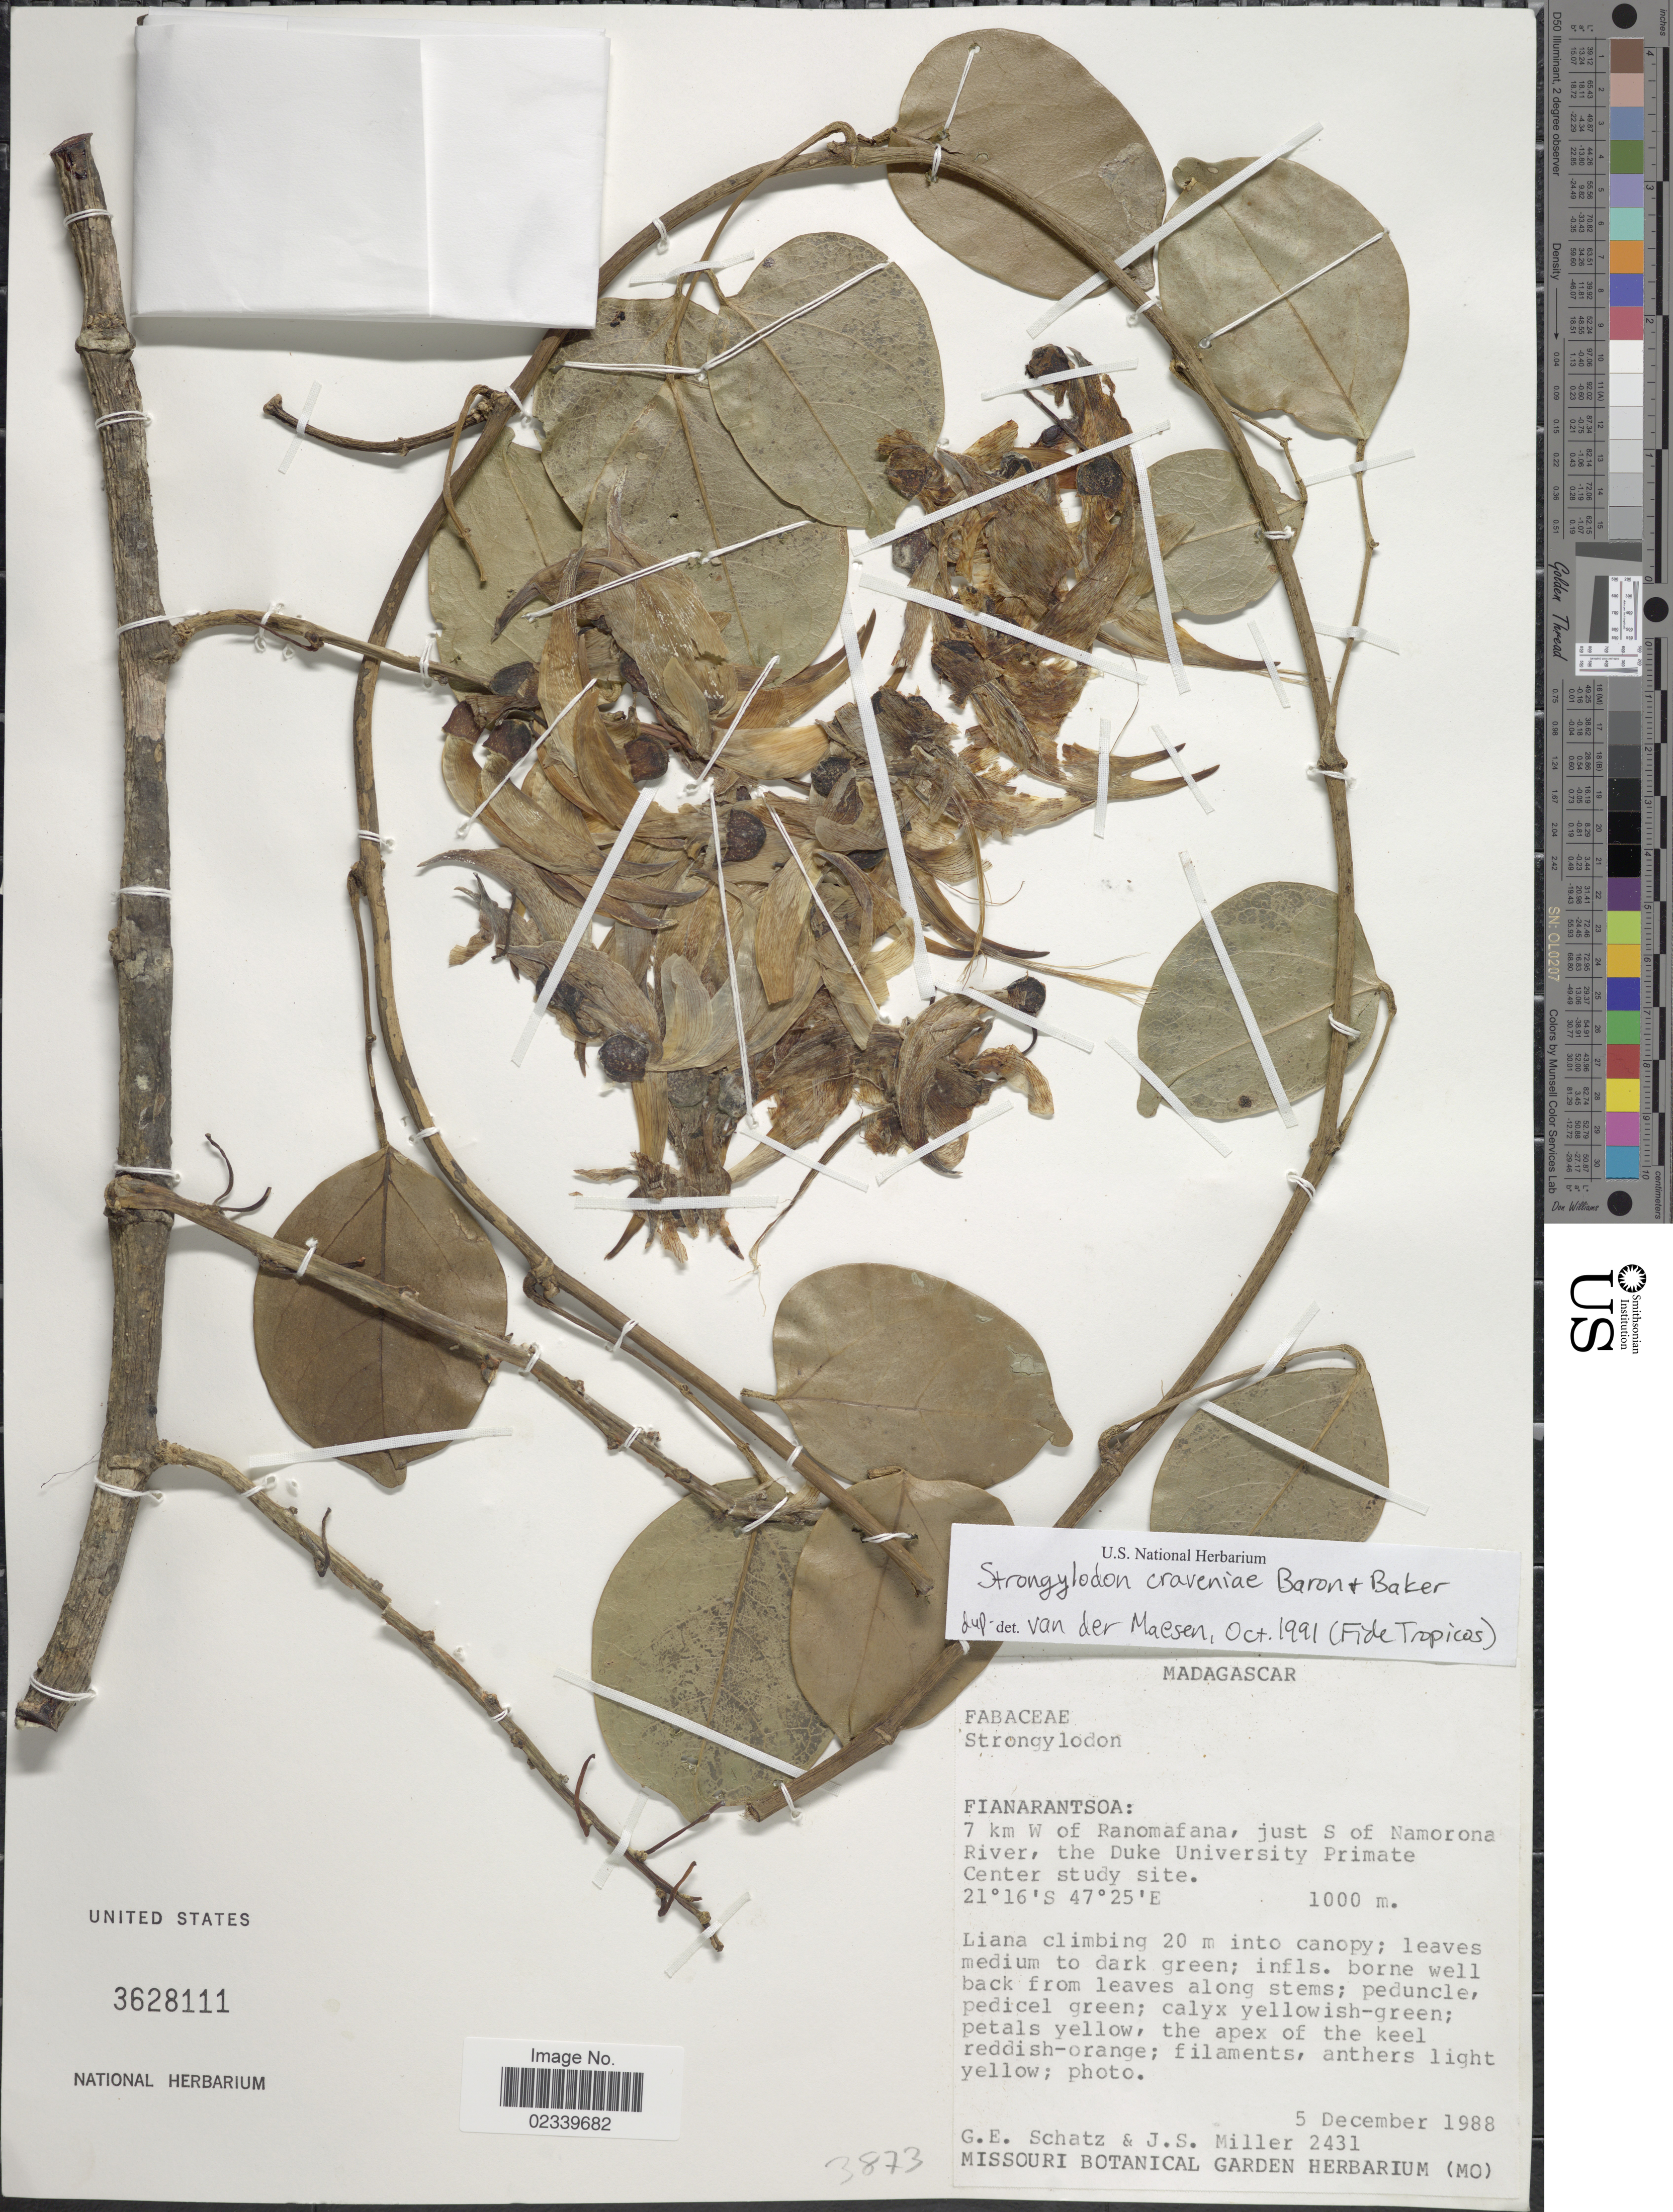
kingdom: Plantae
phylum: Tracheophyta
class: Magnoliopsida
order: Fabales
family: Fabaceae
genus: Strongylodon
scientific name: Strongylodon craveniae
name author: Baron & Baker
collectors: G. Schatz & J. S. Miller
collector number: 2431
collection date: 1988-12-05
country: Madagascar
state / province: Vatovavy Fitovinany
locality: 7 km W of Ranomafana, just S of Namorona River, the Duke University Primate, Center study site.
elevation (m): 1000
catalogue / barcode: US 3628111